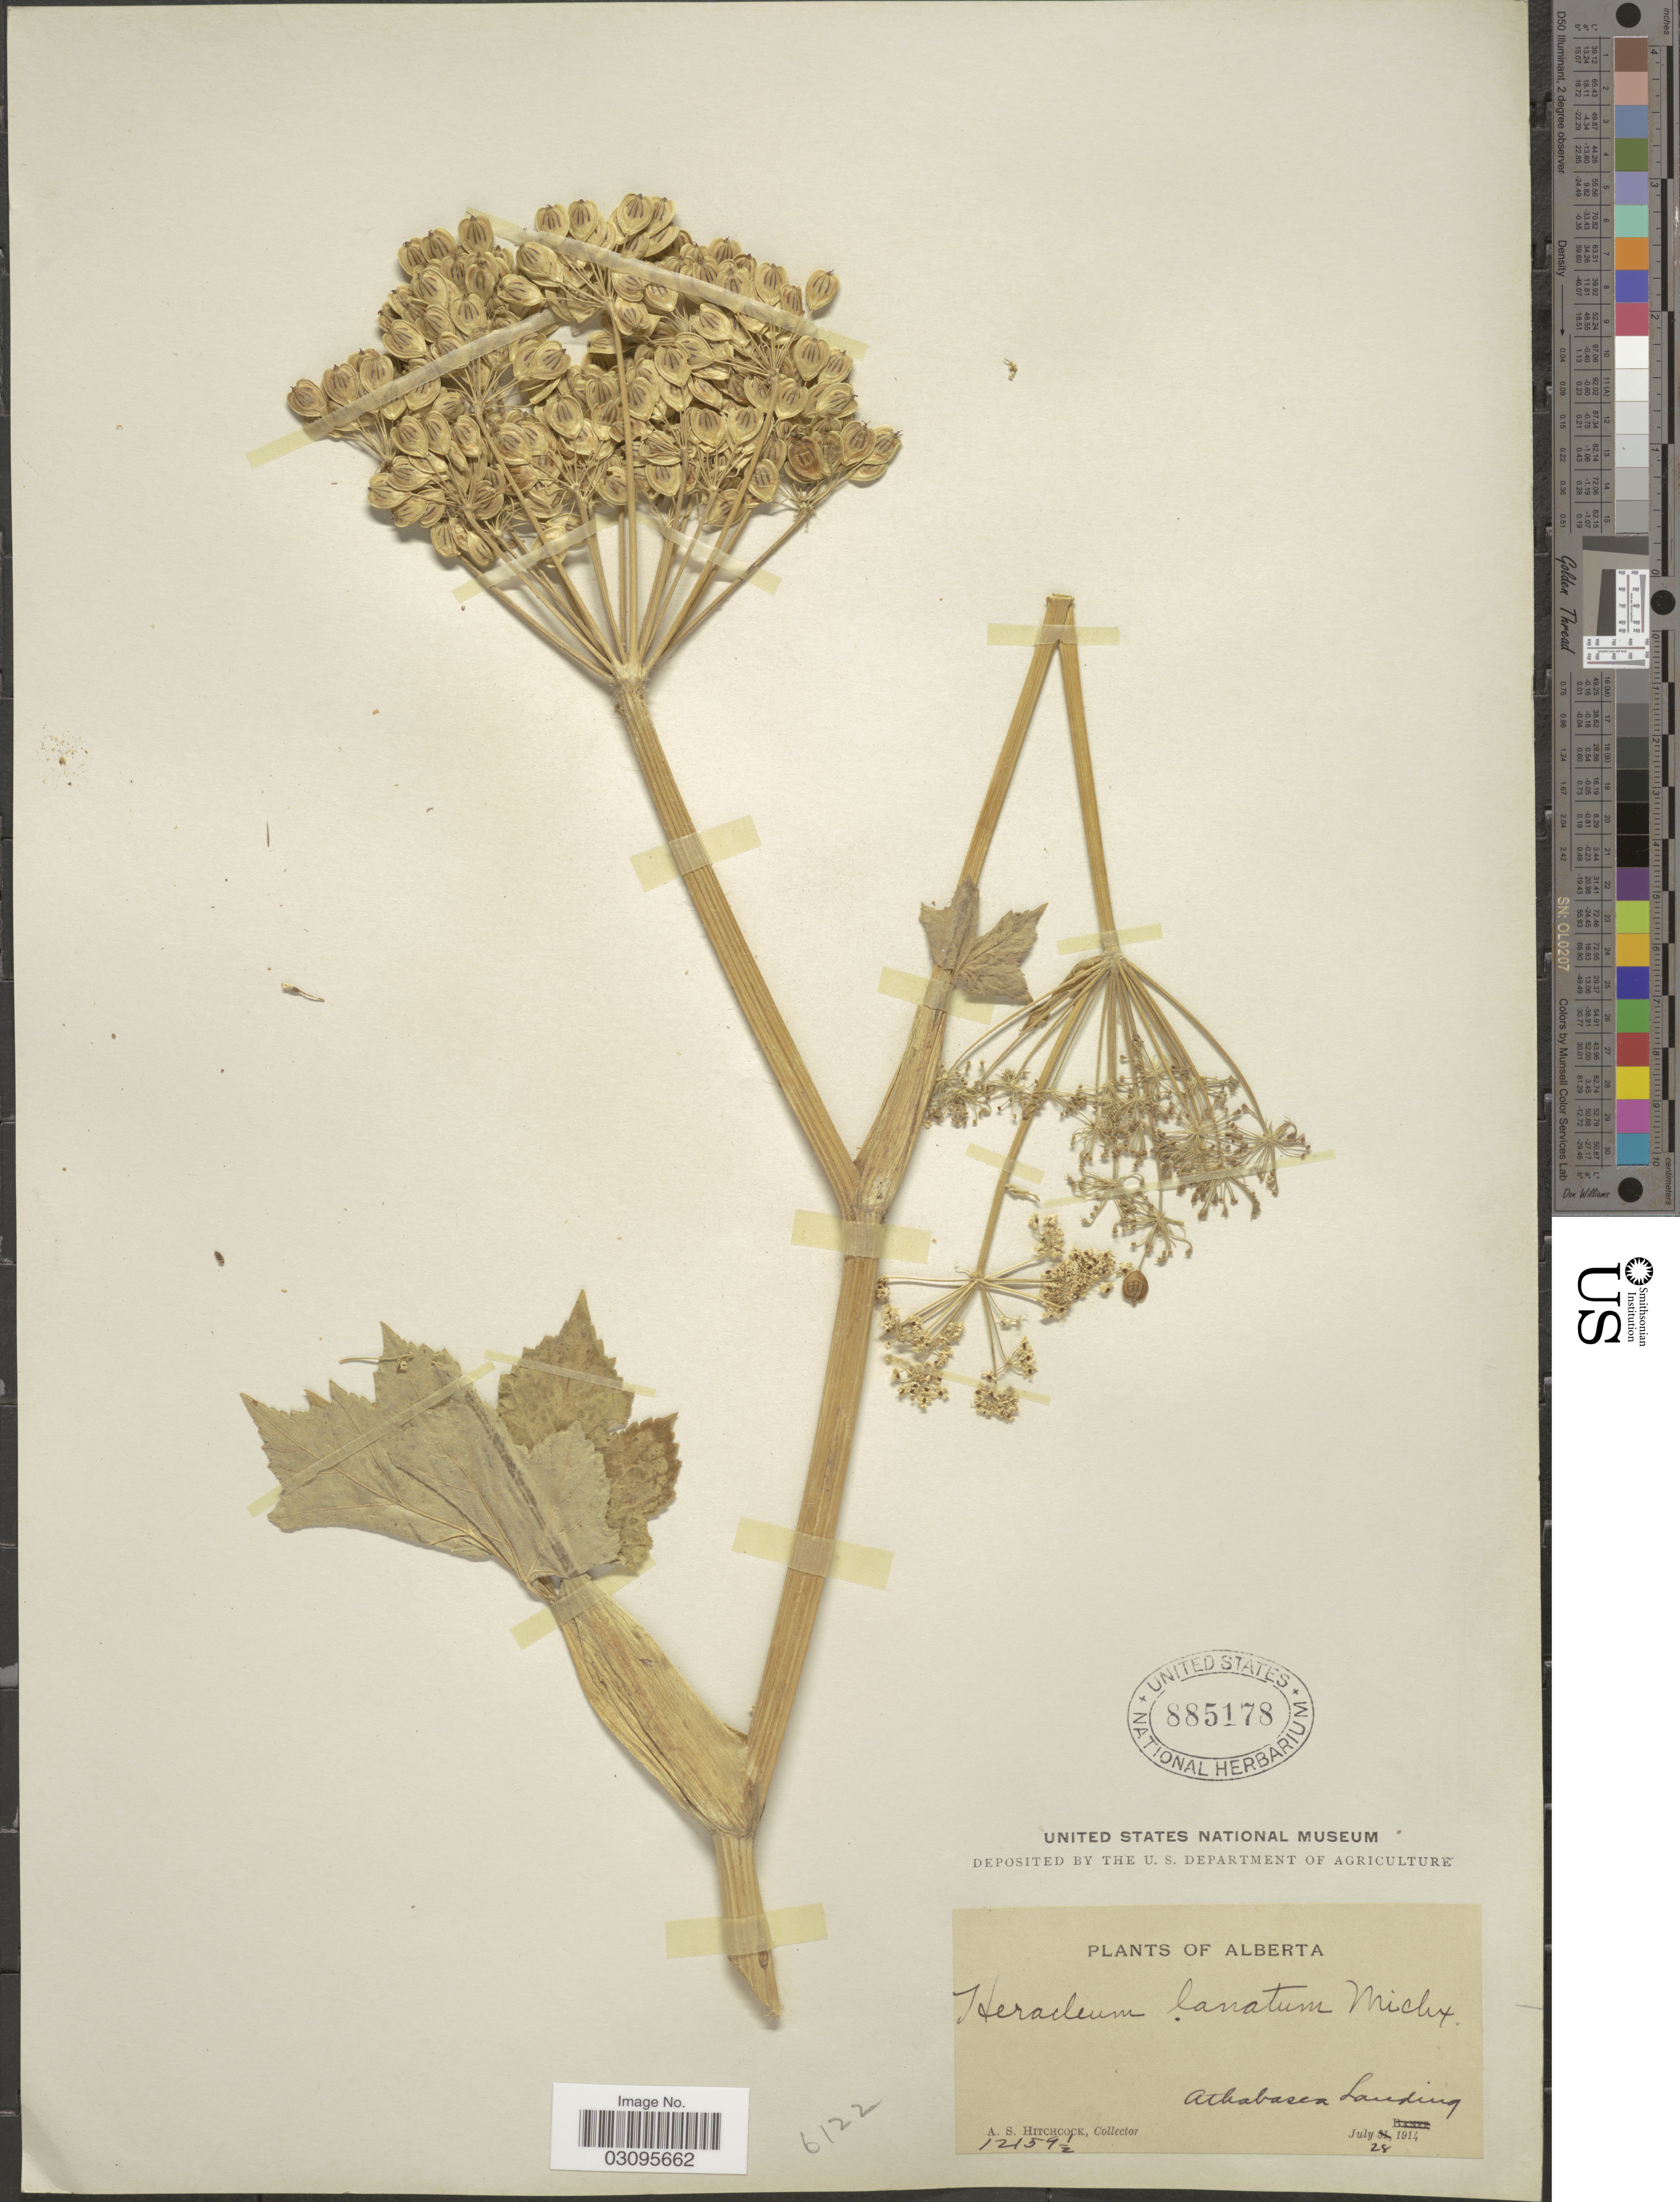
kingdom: Plantae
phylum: Tracheophyta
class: Magnoliopsida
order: Apiales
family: Apiaceae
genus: Heracleum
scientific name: Heracleum lanatum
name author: Michx.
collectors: A. S. Hitchcock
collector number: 12159½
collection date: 1914-07-28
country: Canada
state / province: Alberta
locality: Athabasca Landing.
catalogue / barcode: US 885178